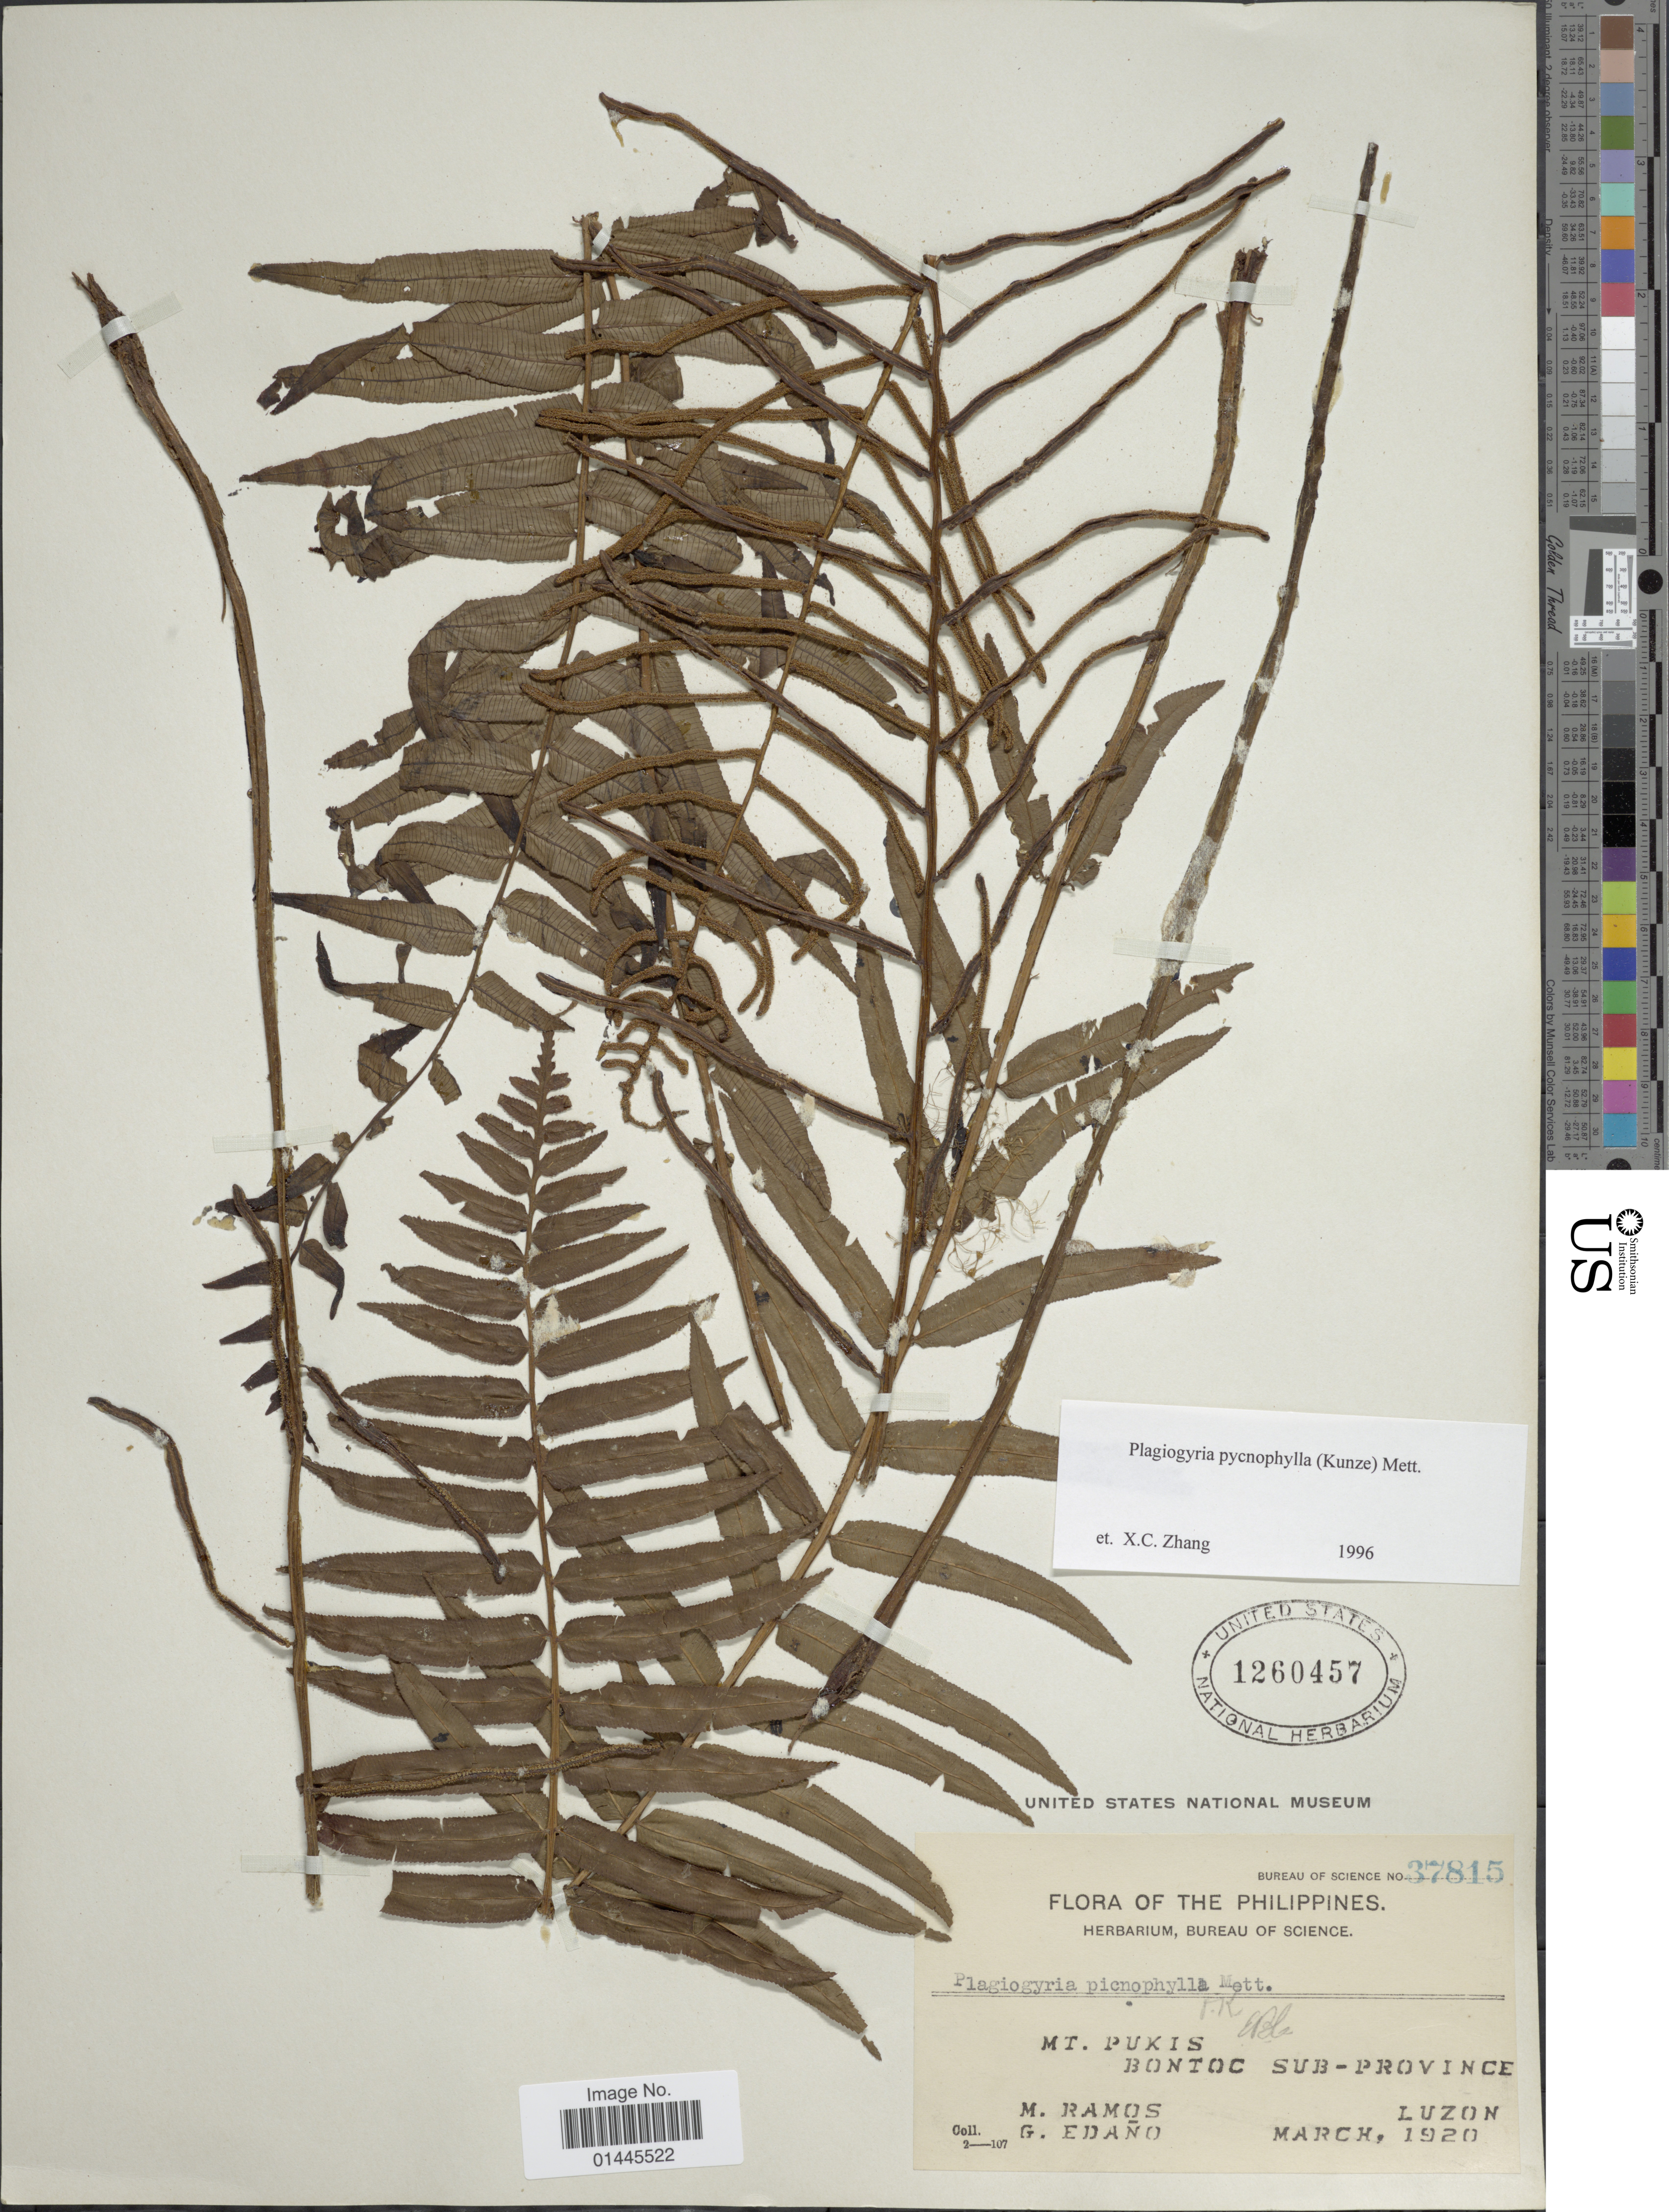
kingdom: Plantae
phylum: Tracheophyta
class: Polypodiopsida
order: Cyatheales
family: Plagiogyriaceae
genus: Plagiogyria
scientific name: Plagiogyria pycnophylla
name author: (Kunze) Mett.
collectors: M. Ramos & G. Edaño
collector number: Bureau of Science 37815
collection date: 1920-03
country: Philippines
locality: Mt. Pukis, Bontoc sub-province.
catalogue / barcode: US 1260457